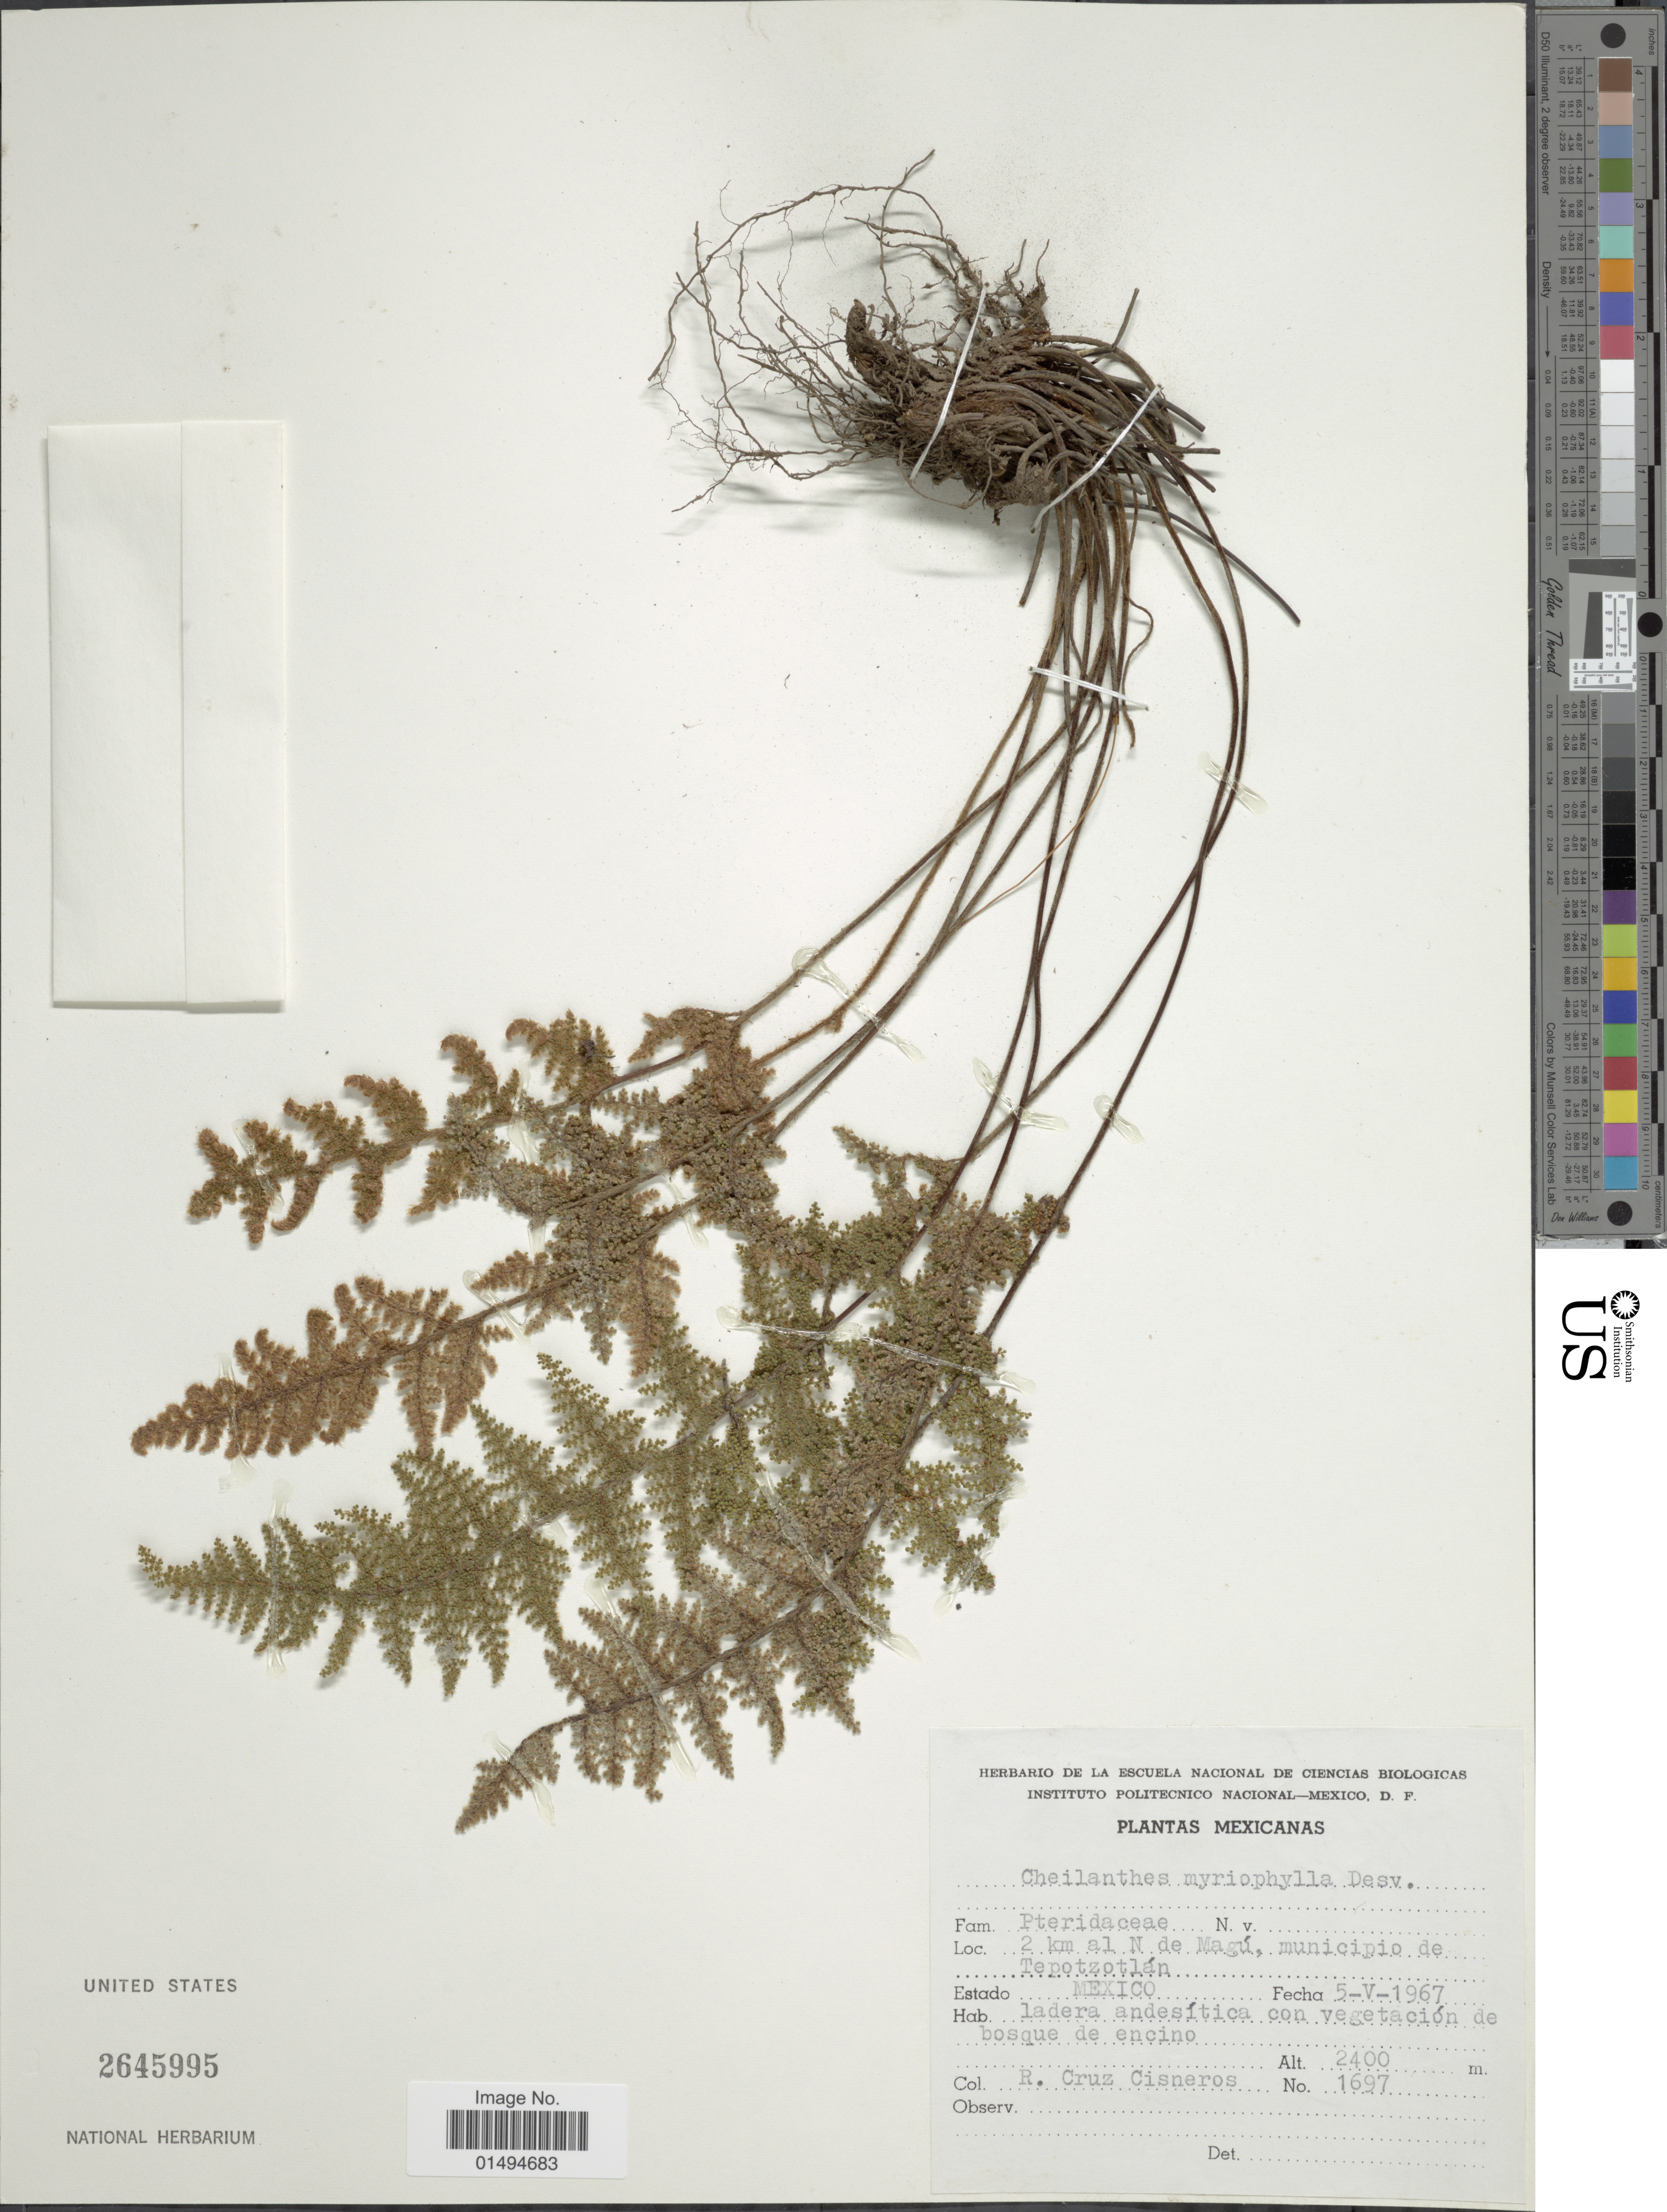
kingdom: Plantae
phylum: Tracheophyta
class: Polypodiopsida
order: Polypodiales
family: Pteridaceae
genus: Myriopteris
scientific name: Myriopteris myriophylla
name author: (Desv.) J. Sm.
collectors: R. Cruz Cisneros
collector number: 1697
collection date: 1967-05-05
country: Mexico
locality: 2 km al N de de Magu, municipio de Tepotzotlan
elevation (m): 2400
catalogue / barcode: US 2645995